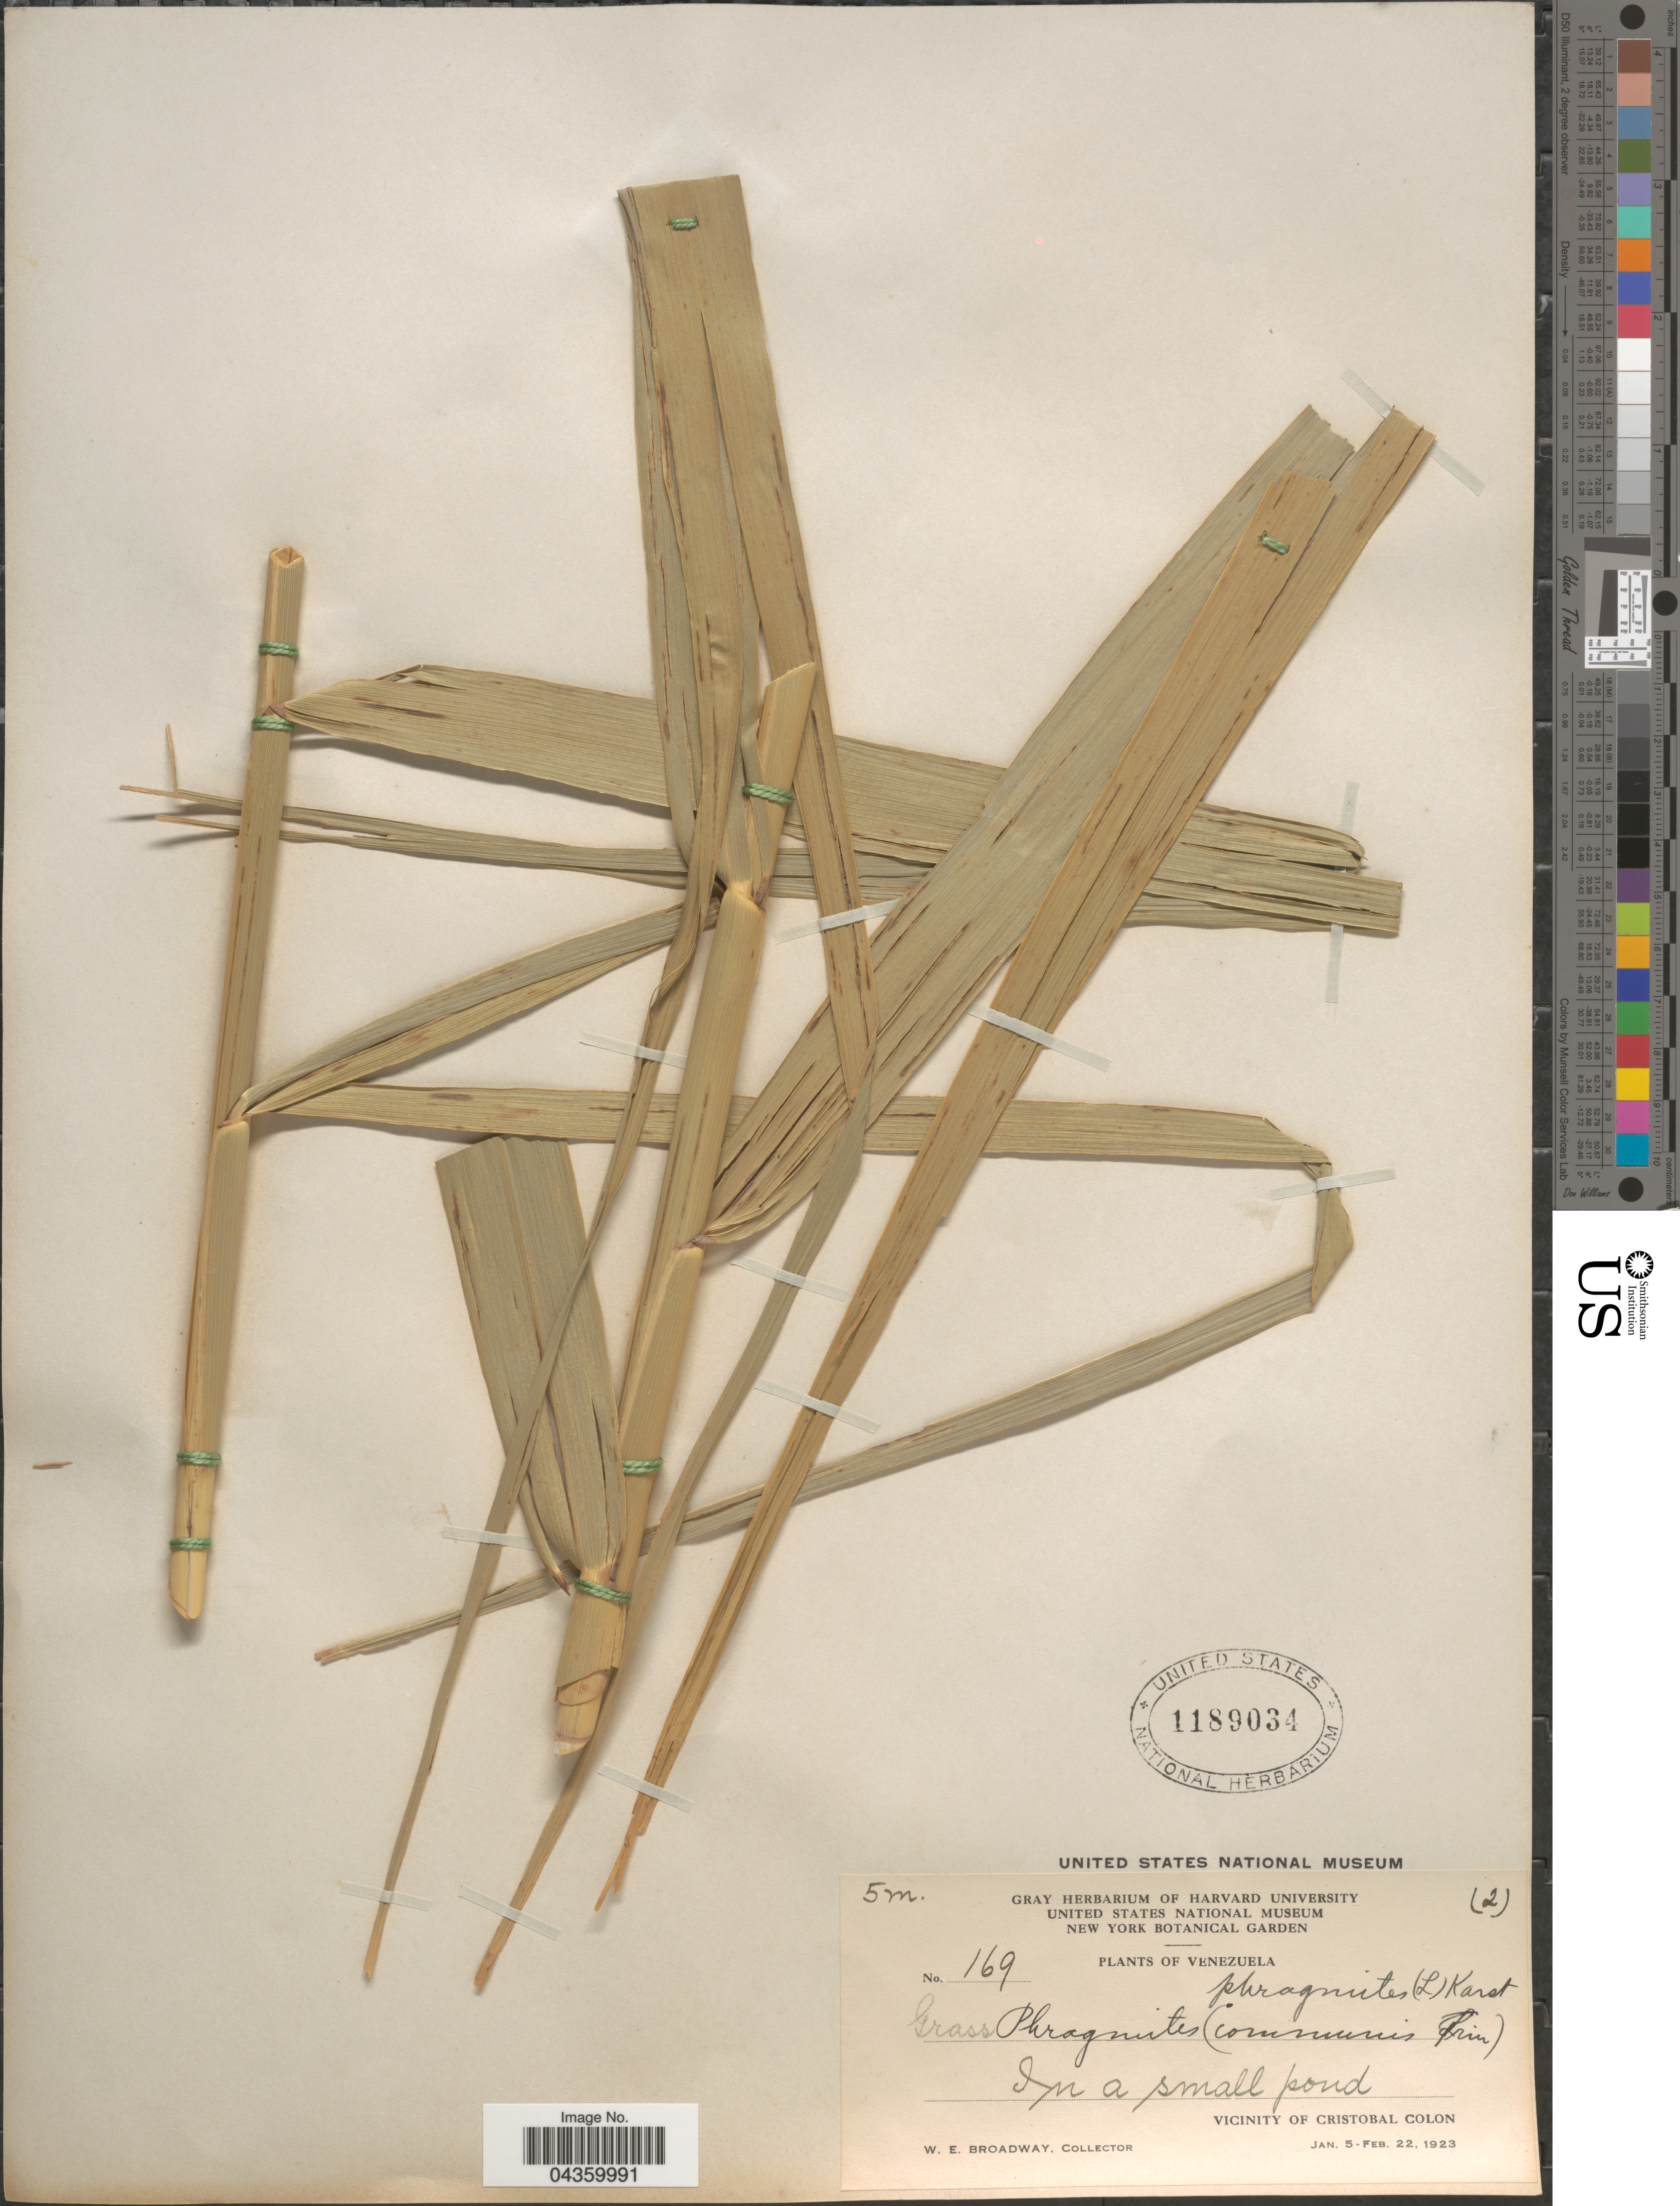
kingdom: Plantae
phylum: Tracheophyta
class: Liliopsida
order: Poales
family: Poaceae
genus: Phragmites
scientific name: Phragmites australis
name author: (Cav.) Trin. ex Steud.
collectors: W. E. Broadway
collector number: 169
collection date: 1923-01-05/1923-02-22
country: Venezuela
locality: Vicinity of Cristobal Colon.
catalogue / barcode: US 1189034